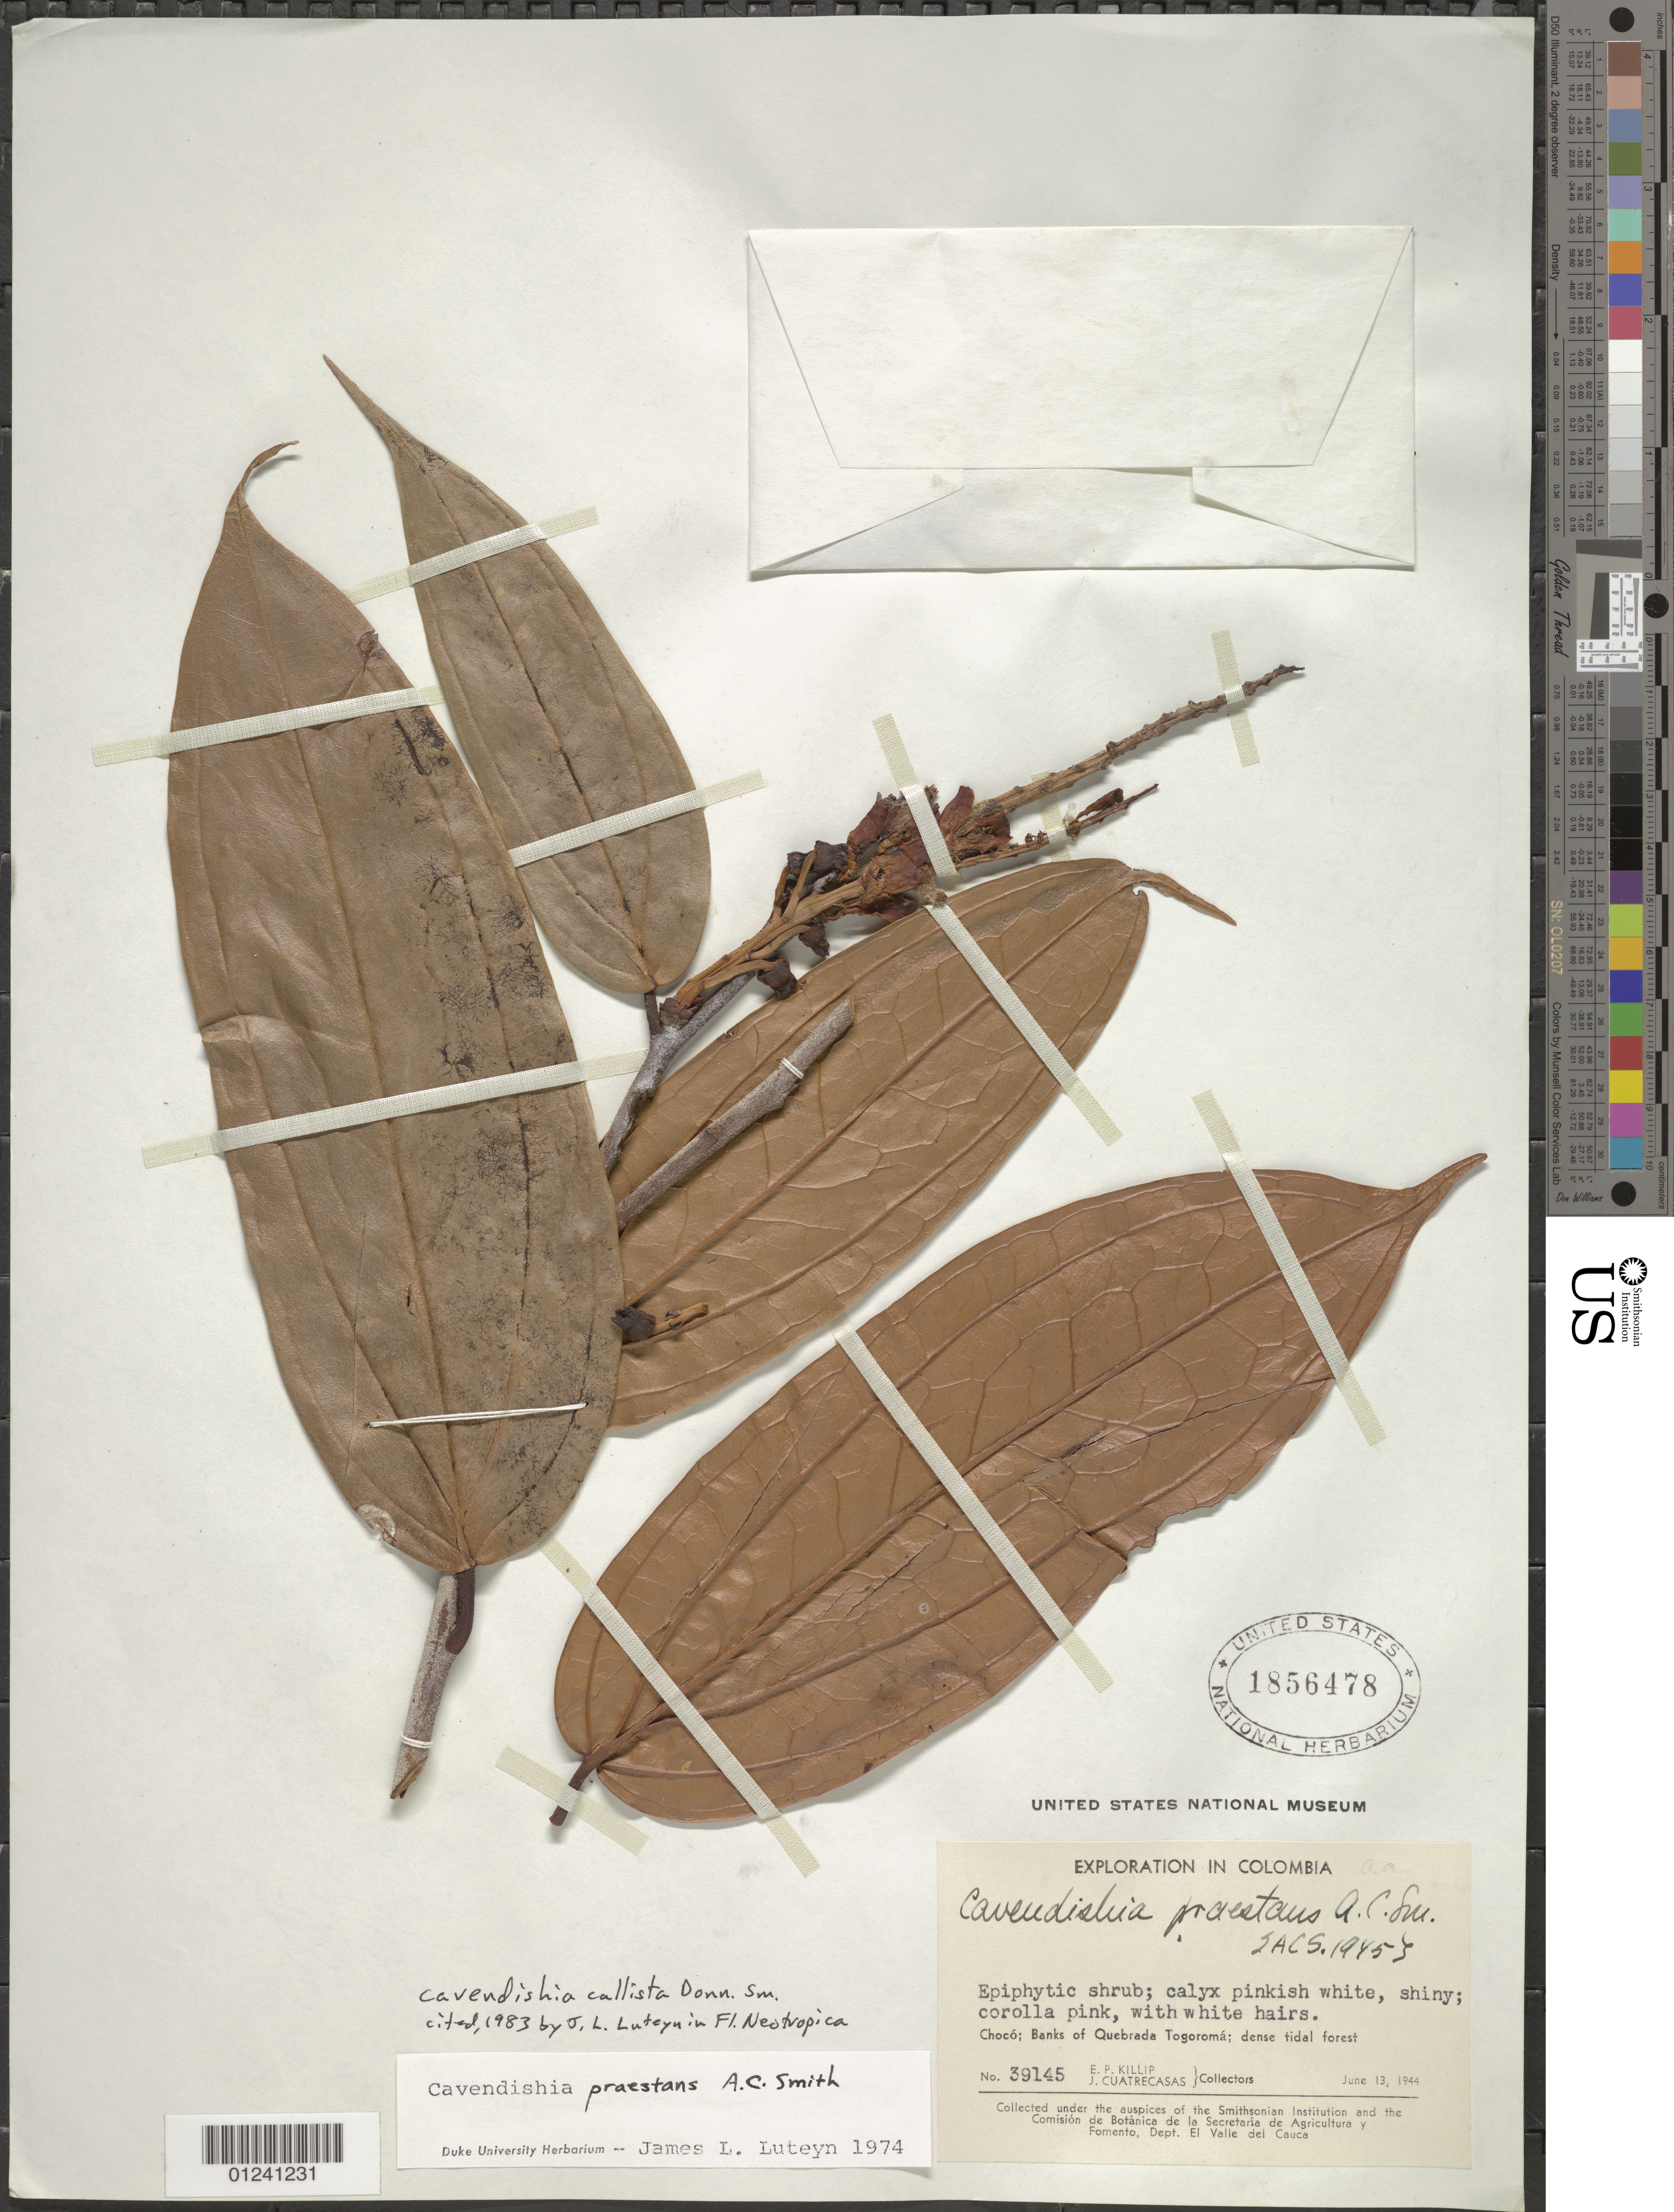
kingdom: Plantae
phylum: Tracheophyta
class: Magnoliopsida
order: Ericales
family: Ericaceae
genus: Cavendishia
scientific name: Cavendishia callista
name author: Donn. Sm.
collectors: E. P. Killip & J. Cuatrecasas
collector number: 39145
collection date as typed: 13 Jun 1944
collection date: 1944-06-13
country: Colombia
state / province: Chocó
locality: Banks of Quebrada Togoroma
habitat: dense tidal forest.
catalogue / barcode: US 1856478